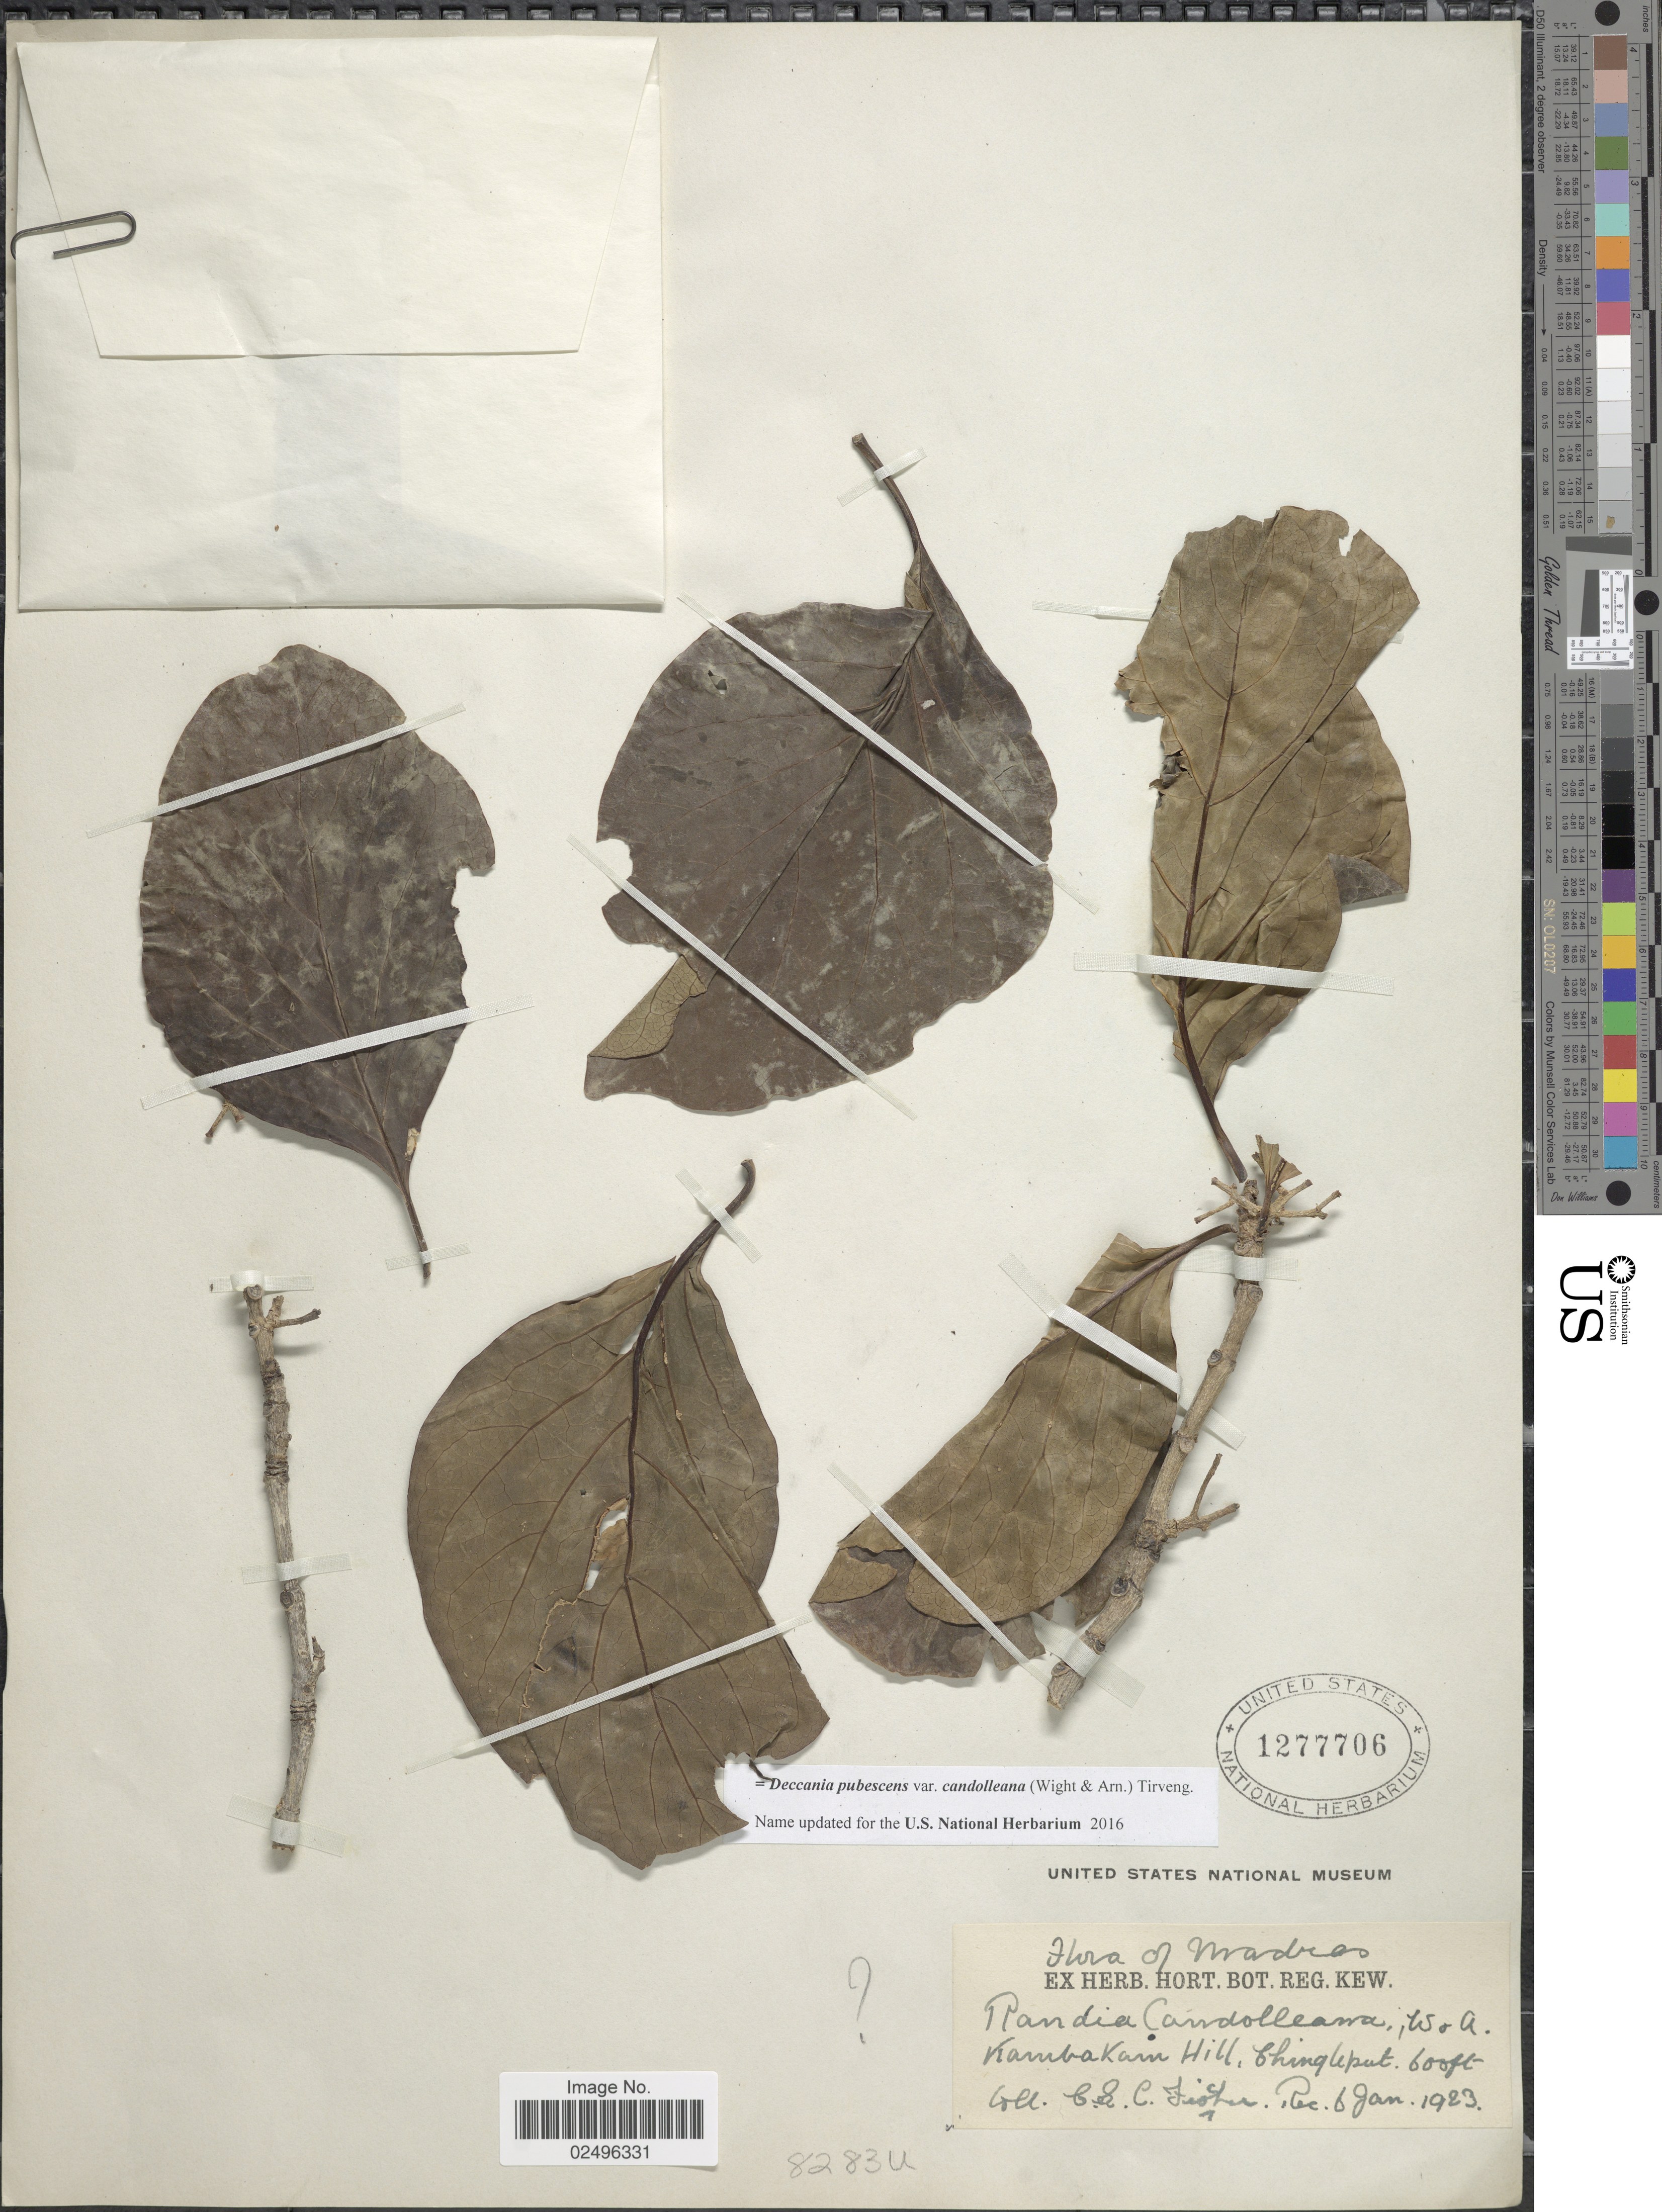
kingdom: Plantae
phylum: Tracheophyta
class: Magnoliopsida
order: Gentianales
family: Rubiaceae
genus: Deccania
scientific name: Deccania pubescens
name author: (Roth) Tirveng.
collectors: C. E. C. Fischer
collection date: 1923-01-06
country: India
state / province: Tamil Nadu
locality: Madras, Kambakam Hill, Chingleput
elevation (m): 183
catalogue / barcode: US 1277706